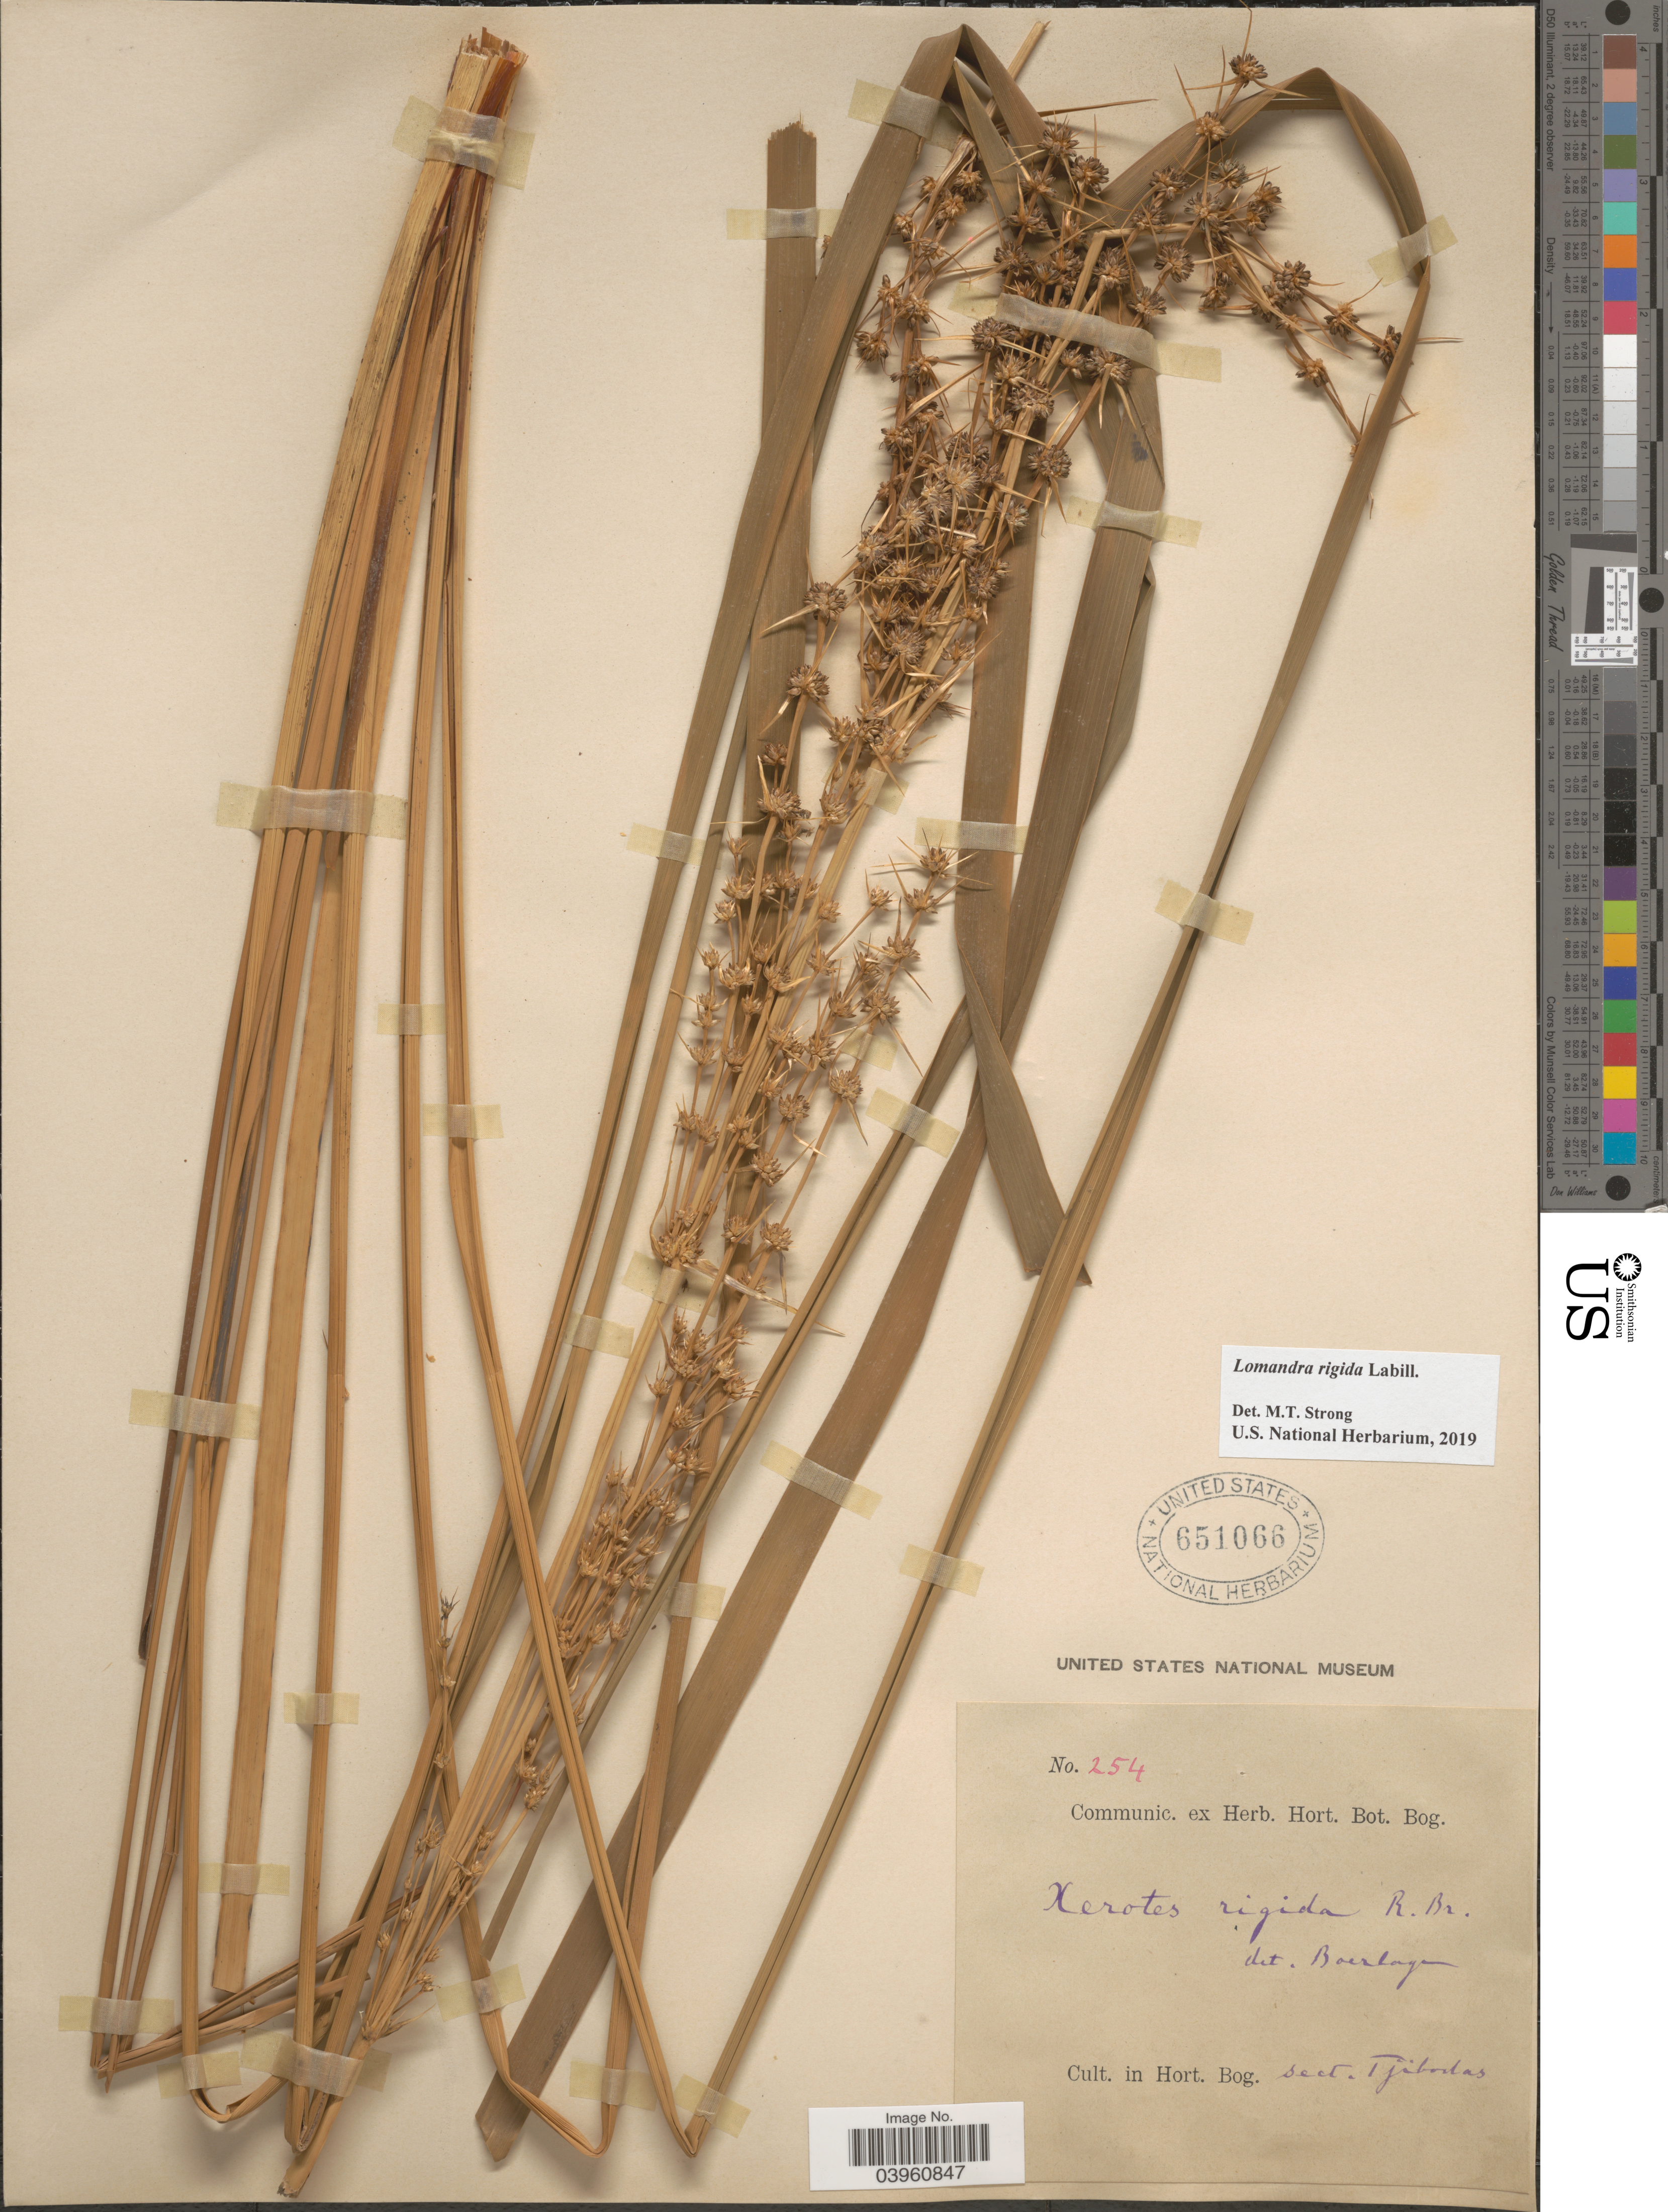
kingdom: Plantae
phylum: Tracheophyta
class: Liliopsida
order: Asparagales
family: Asparagaceae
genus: Lomandra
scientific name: Lomandra rigida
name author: Labill.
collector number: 254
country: Indonesia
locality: Cult. in Hort. Bog. sect. Tjibodas.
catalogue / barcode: US 651066